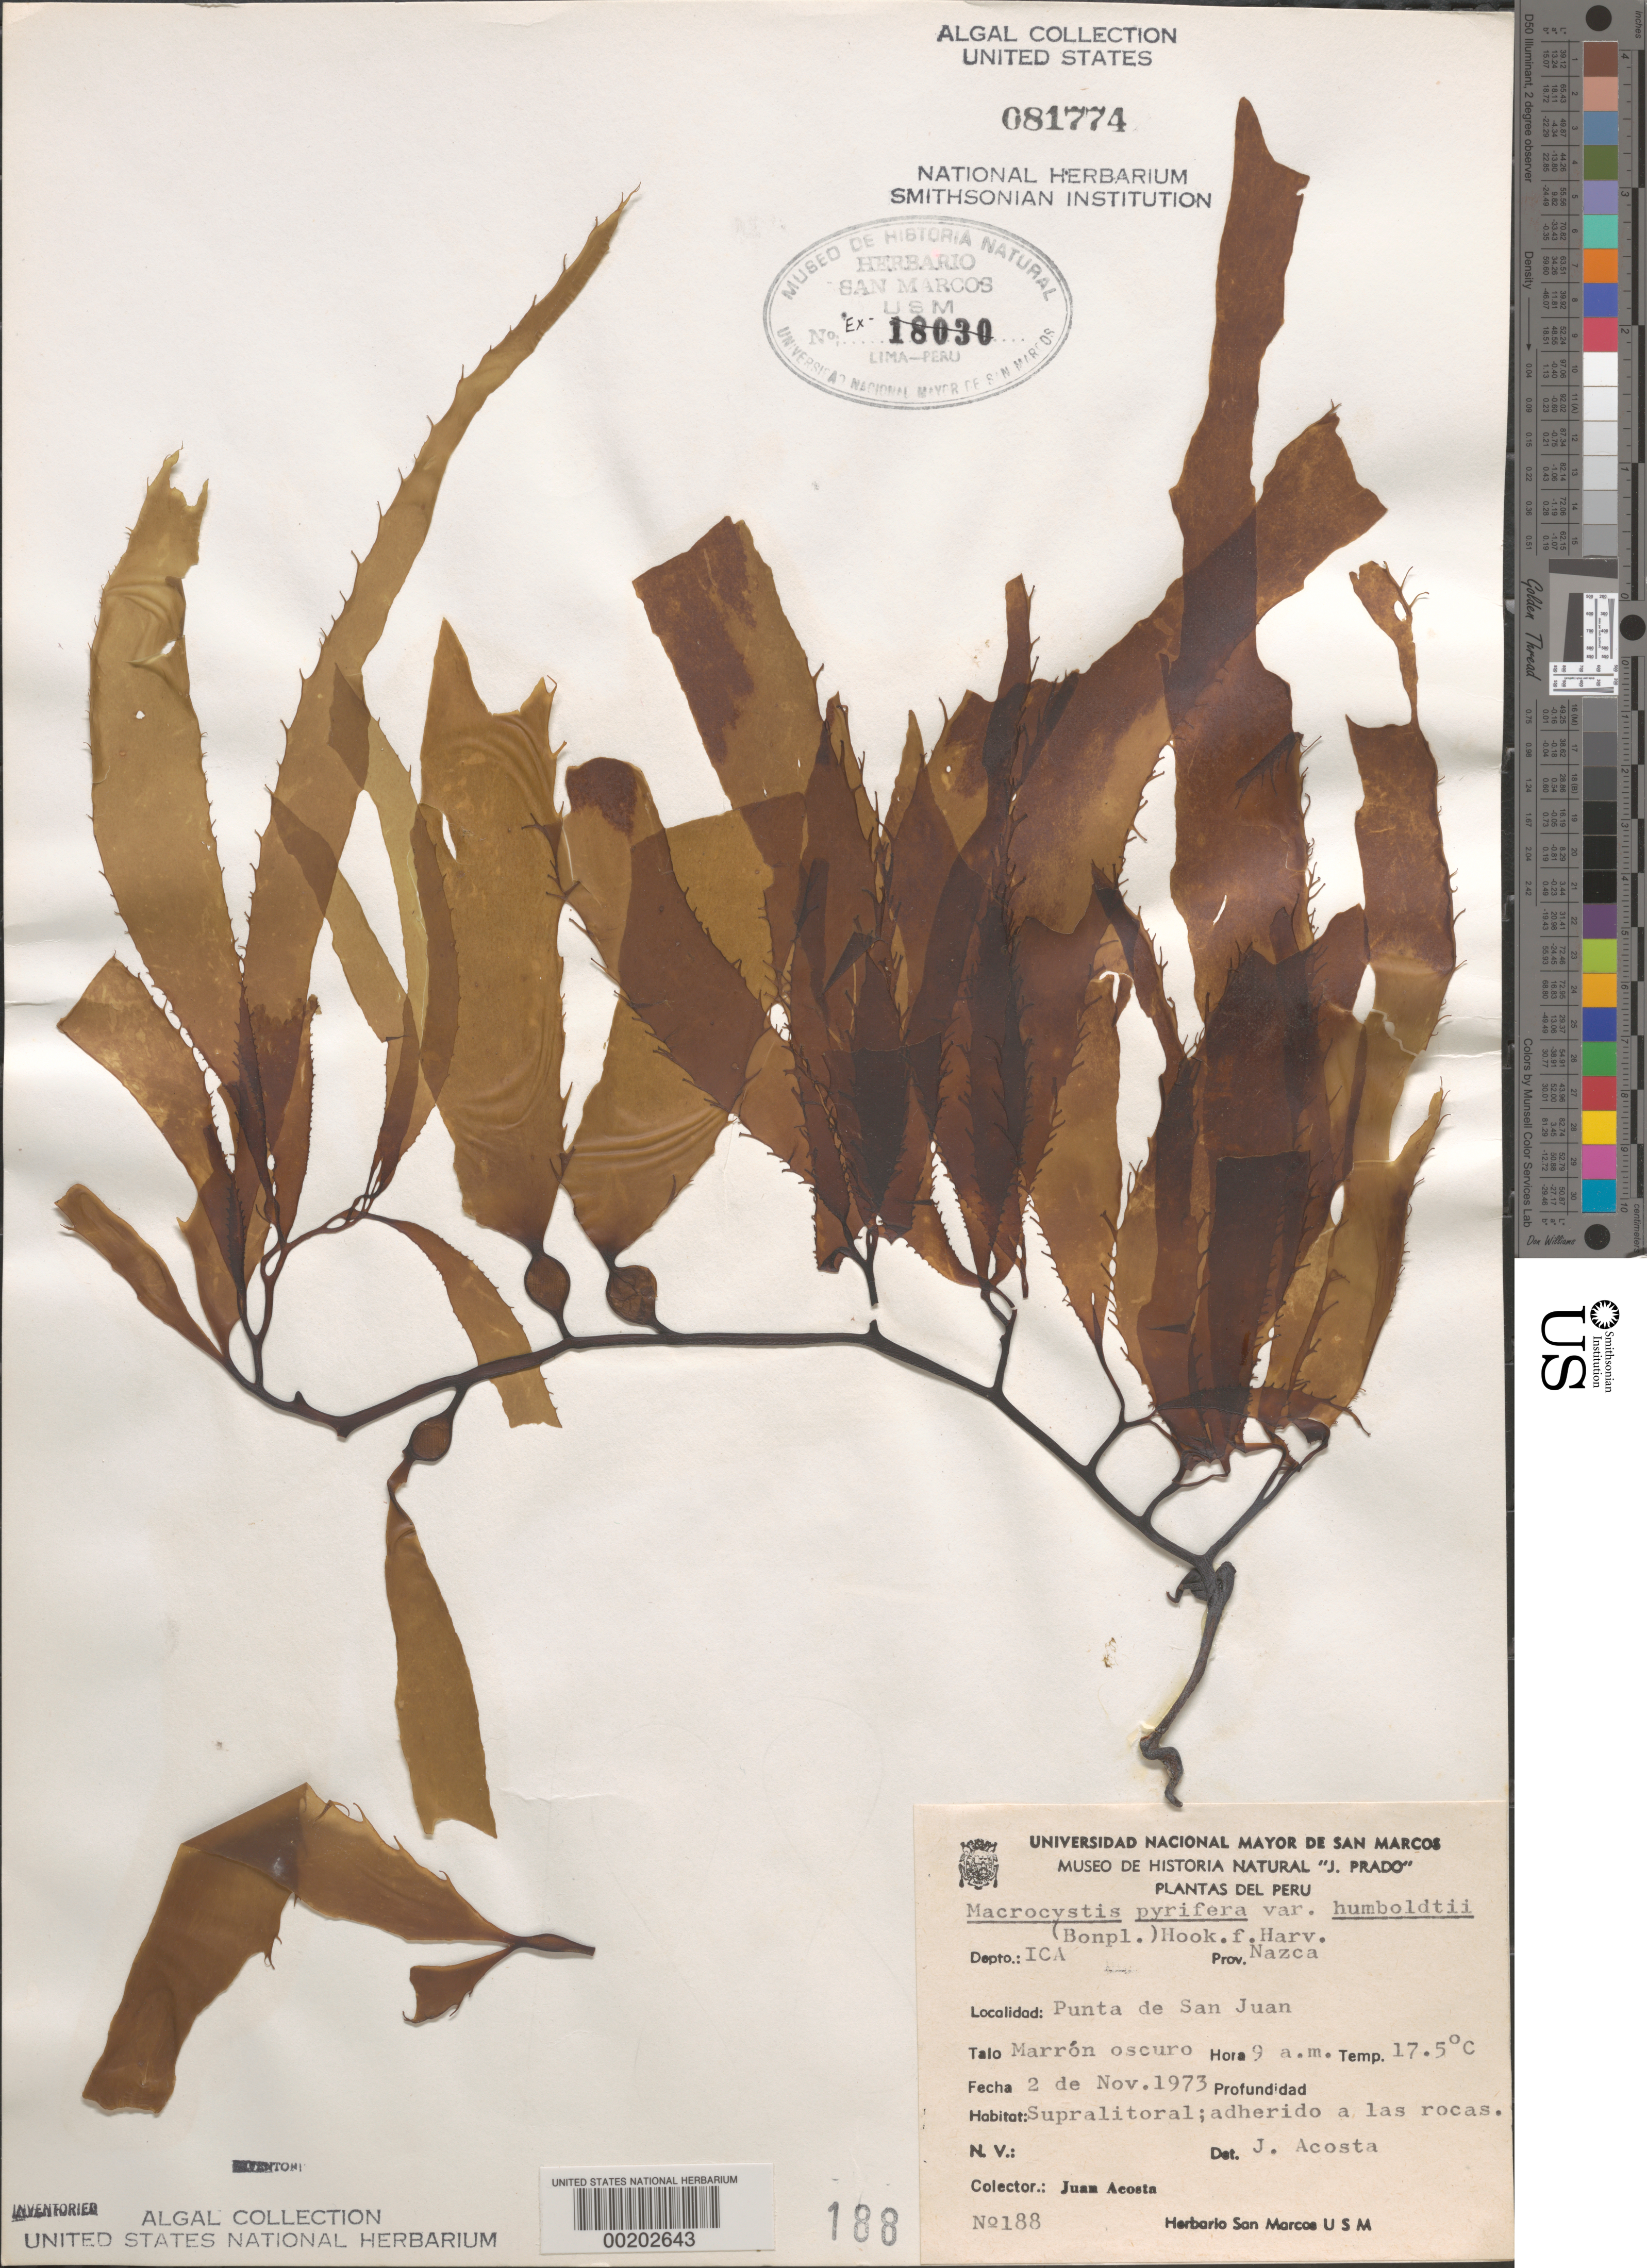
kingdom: Chromista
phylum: Ochrophyta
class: Phaeophyceae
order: Laminariales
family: Laminariaceae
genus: Macrocystis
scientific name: Macrocystis pyrifera var. humboldtii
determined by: Acosta, J.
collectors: J. Acosta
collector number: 188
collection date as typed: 02 Nov 1973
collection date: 1973-11-02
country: Peru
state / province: Ica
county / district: Nazca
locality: Punta de San Juan, Nazca Province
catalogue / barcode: US 81774